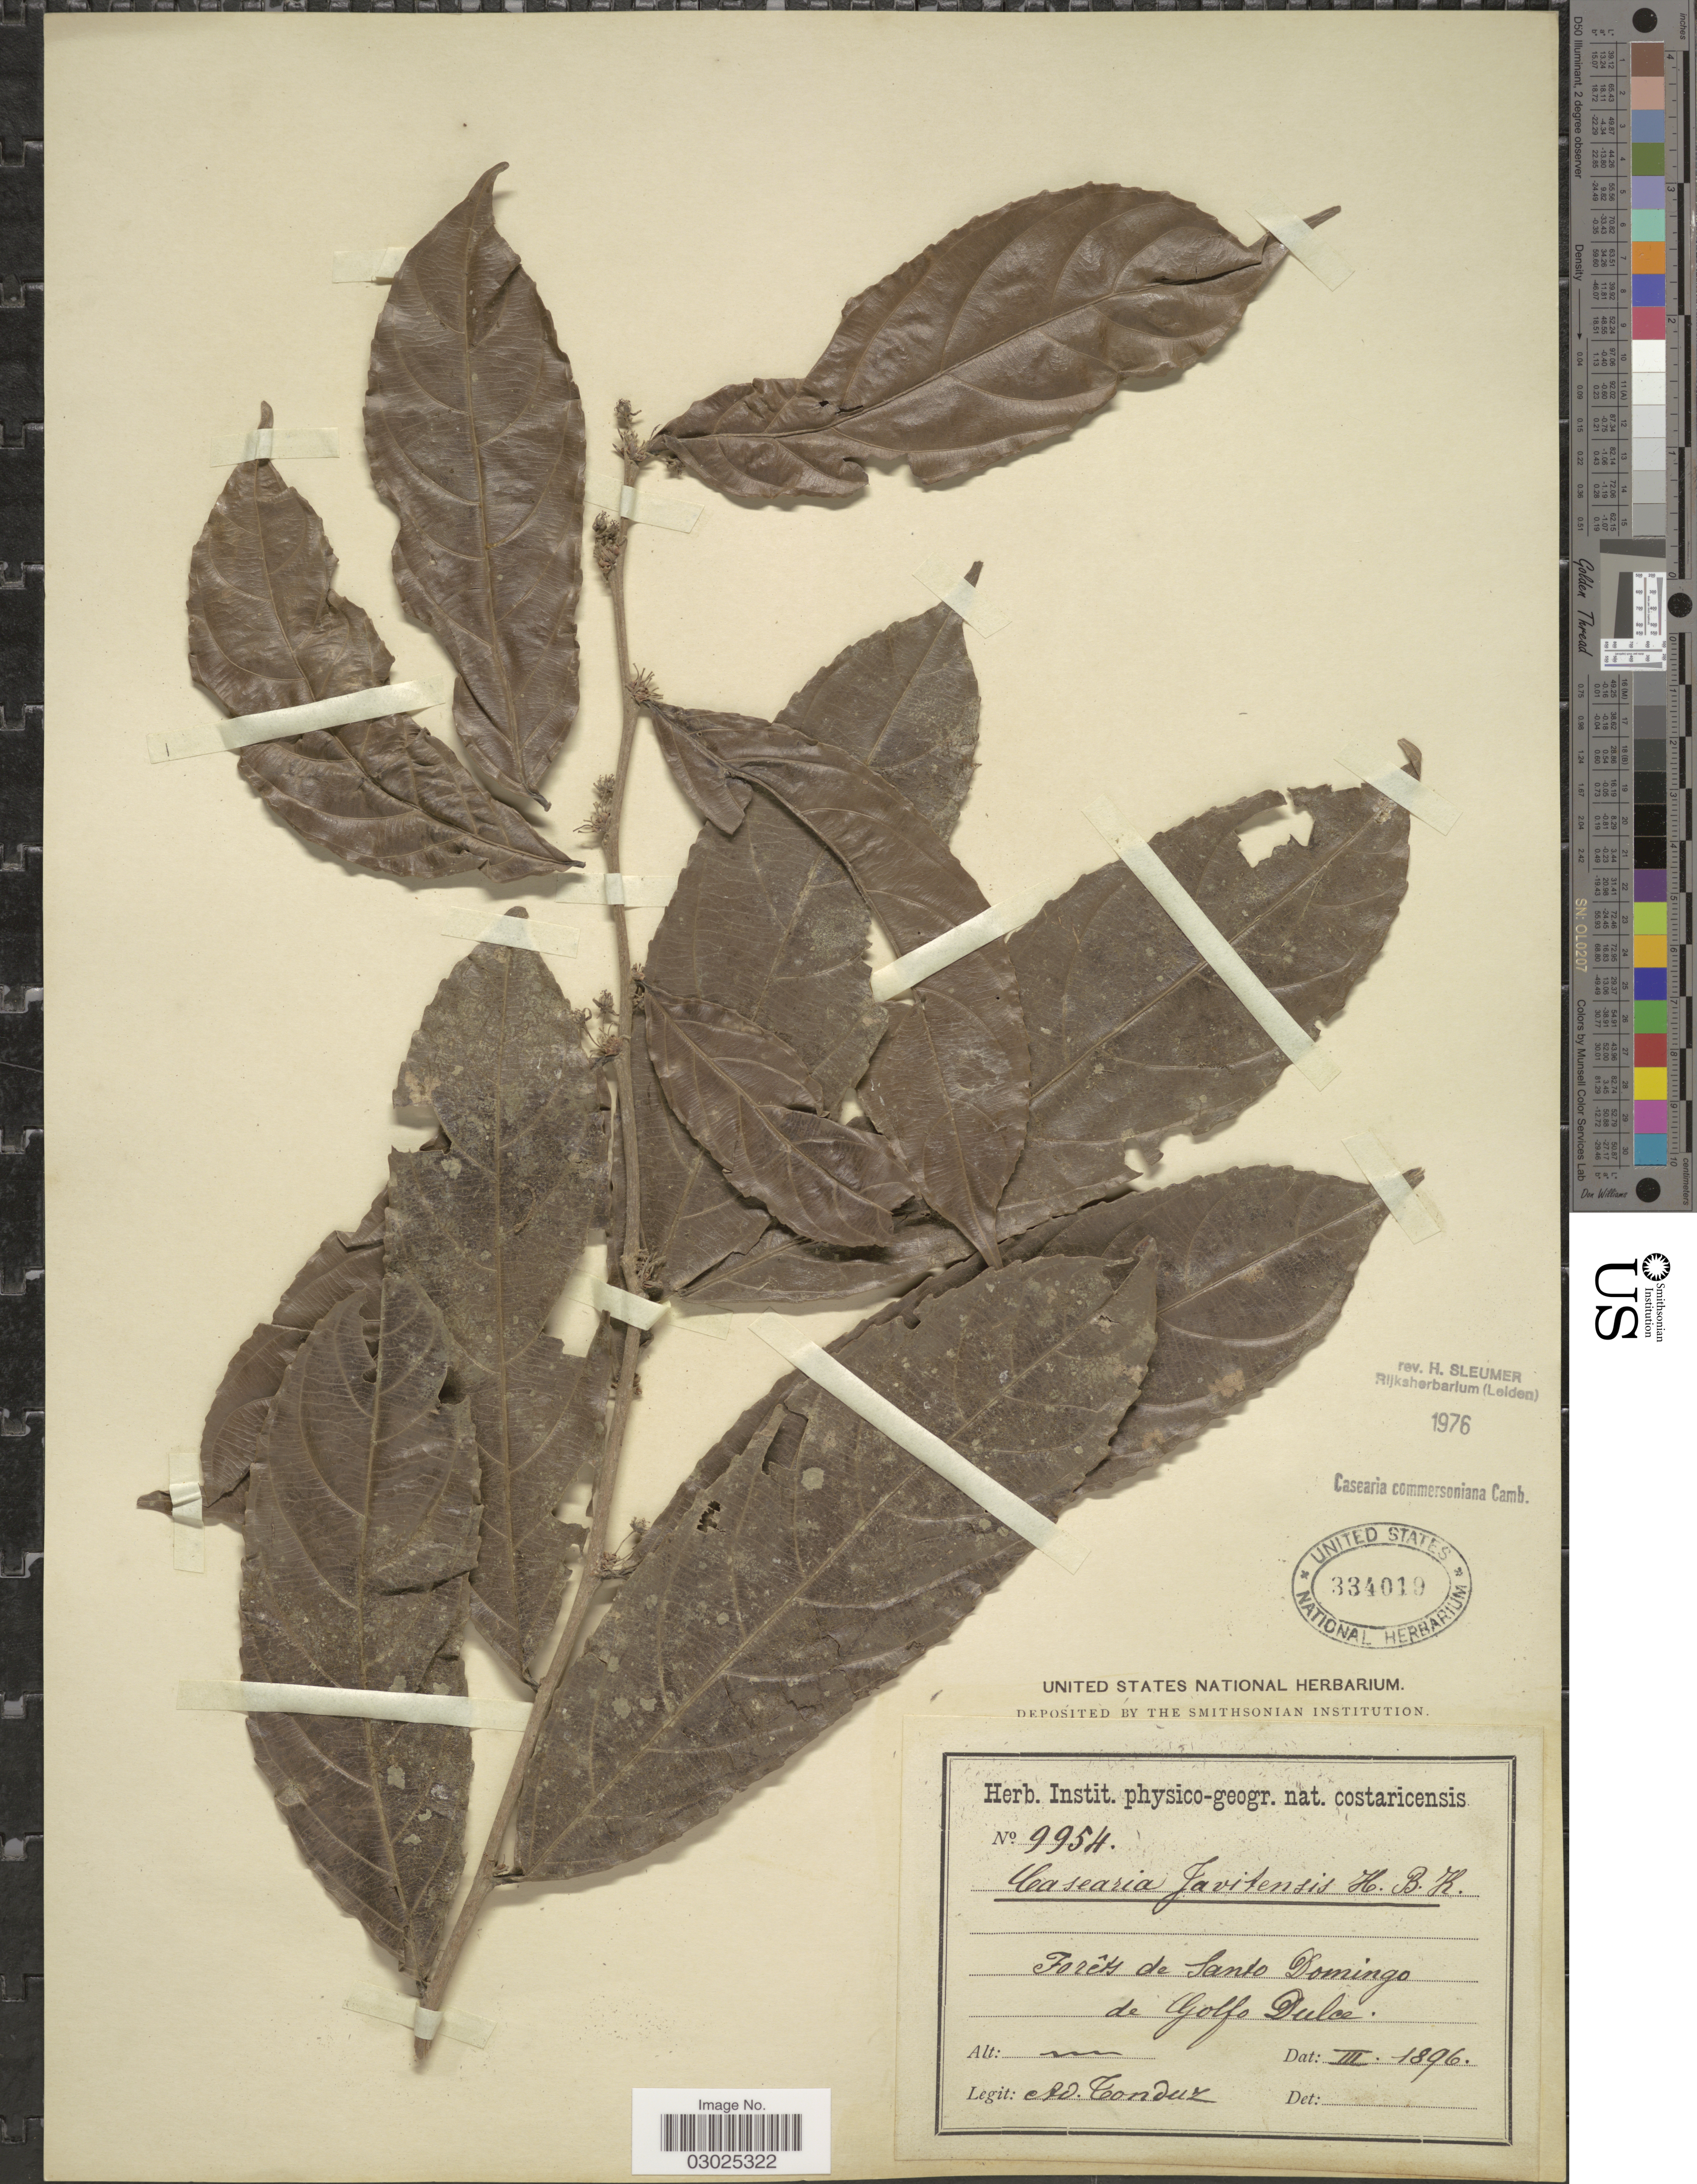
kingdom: Plantae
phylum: Tracheophyta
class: Magnoliopsida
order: Malpighiales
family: Salicaceae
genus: Piparea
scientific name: Piparea dentata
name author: Aubl.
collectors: A. Tonduz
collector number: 9954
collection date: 1896-03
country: Costa Rica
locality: Forêts de Santo Domingo de Golfo Dulce.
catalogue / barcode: US 334019